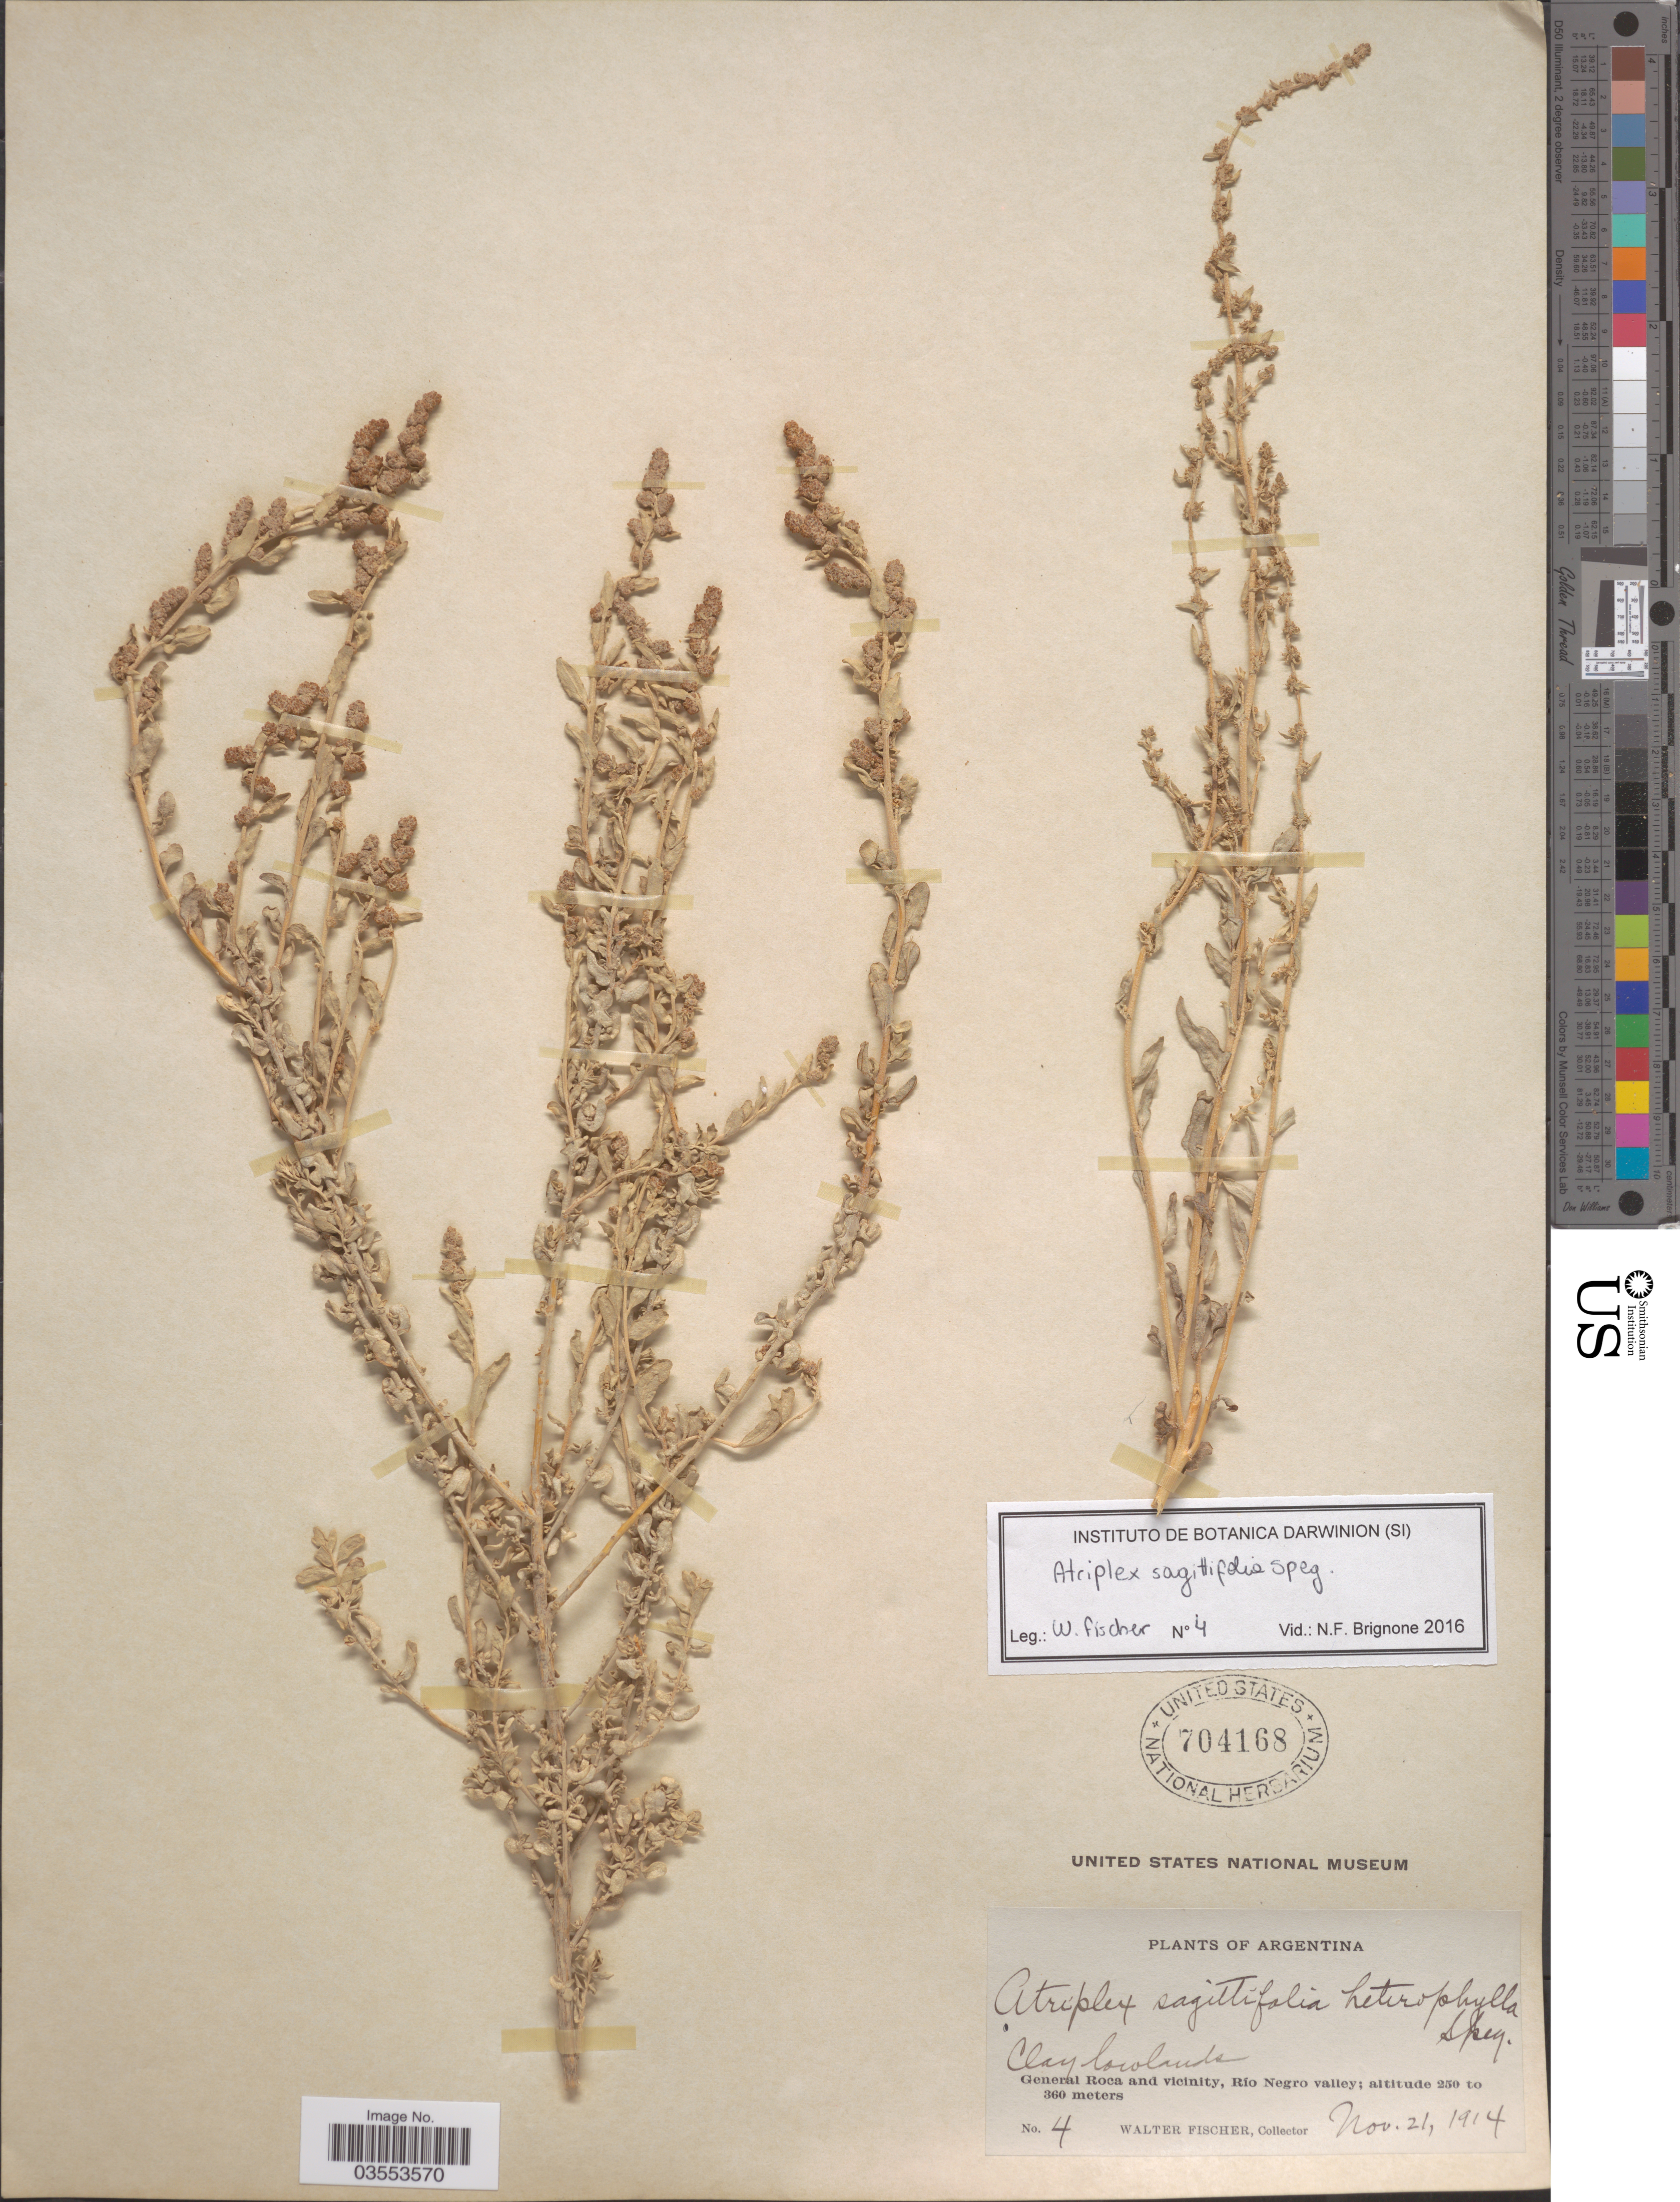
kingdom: Plantae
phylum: Tracheophyta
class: Magnoliopsida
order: Caryophyllales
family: Amaranthaceae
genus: Atriplex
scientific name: Atriplex sagittifolia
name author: Speg.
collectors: W. Fischer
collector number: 4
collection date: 1914-11-21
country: Argentina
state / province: Rio Negro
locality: General Roca and vicinity, Río Negro valley.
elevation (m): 250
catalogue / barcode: US 704168